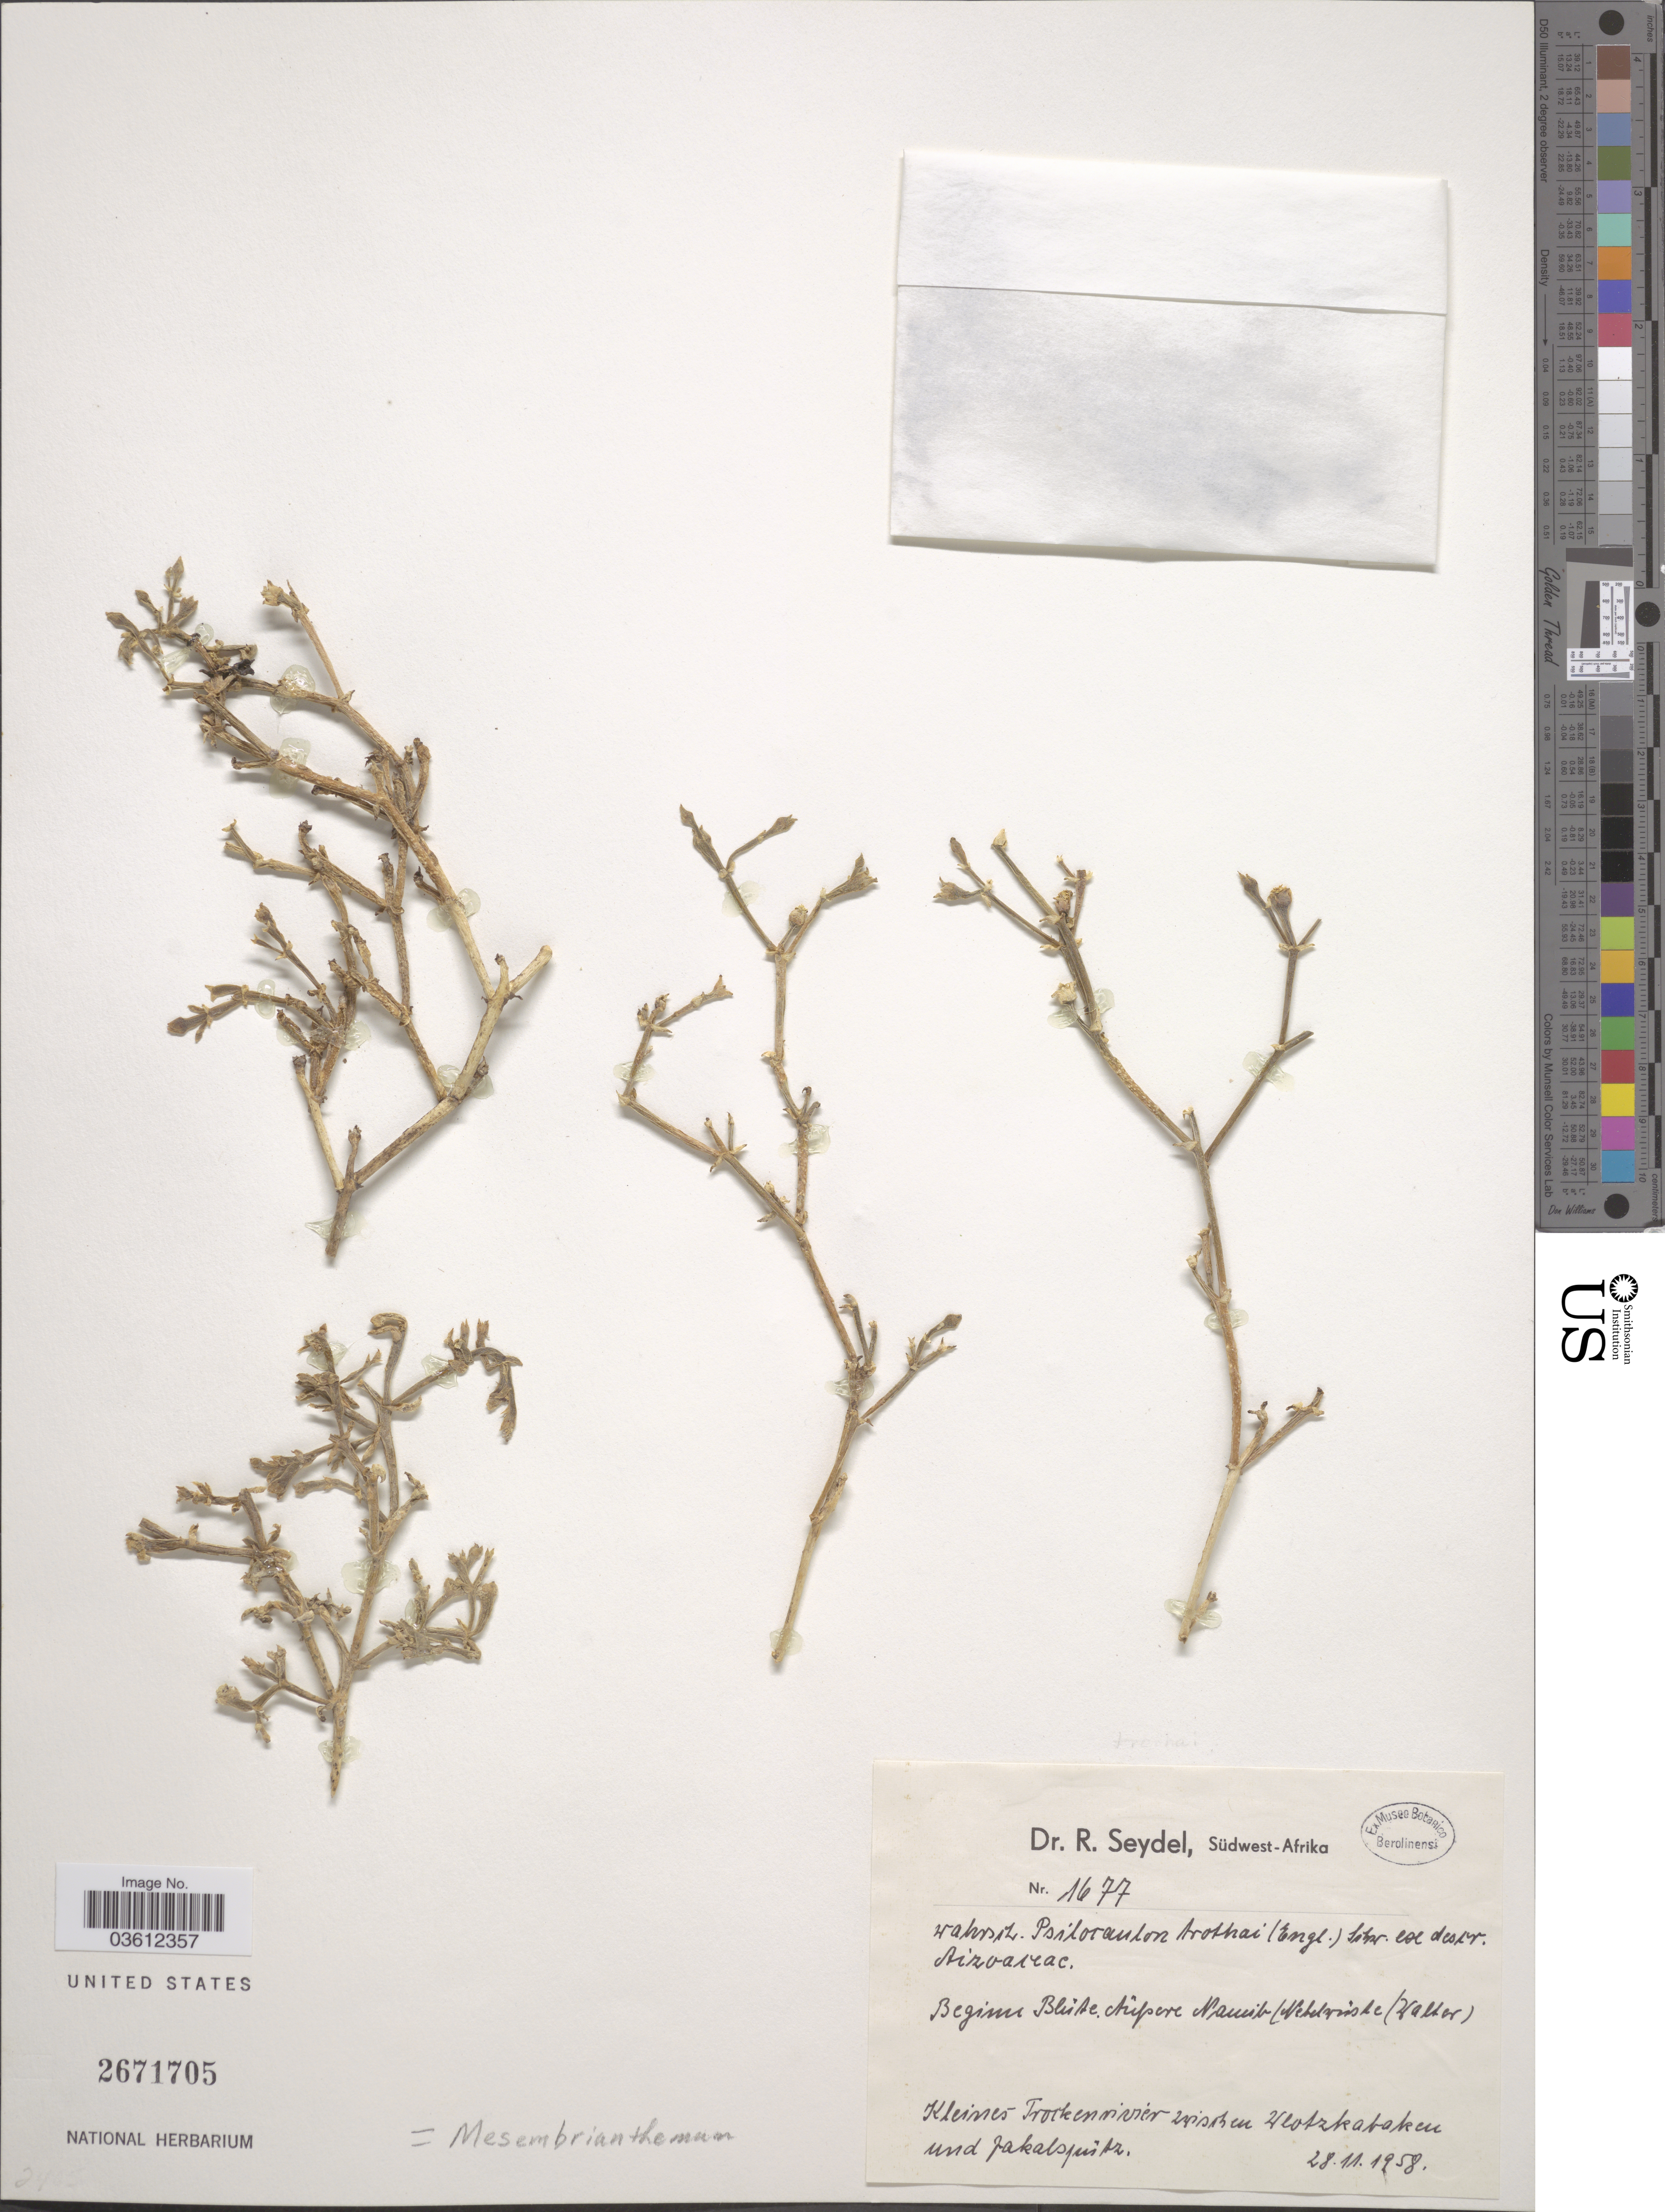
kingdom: Plantae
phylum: Tracheophyta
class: Magnoliopsida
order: Caryophyllales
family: Aizoaceae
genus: Mesembryanthemum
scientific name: Mesembryanthemum trothae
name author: Engl.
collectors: R. Seydel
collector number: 1677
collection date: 1958-11-28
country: Namibia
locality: Südwest-Afrika. kleines trockenrivier zwischen Wlotzkabaken und Jakalspuitz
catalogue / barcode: US 2671705